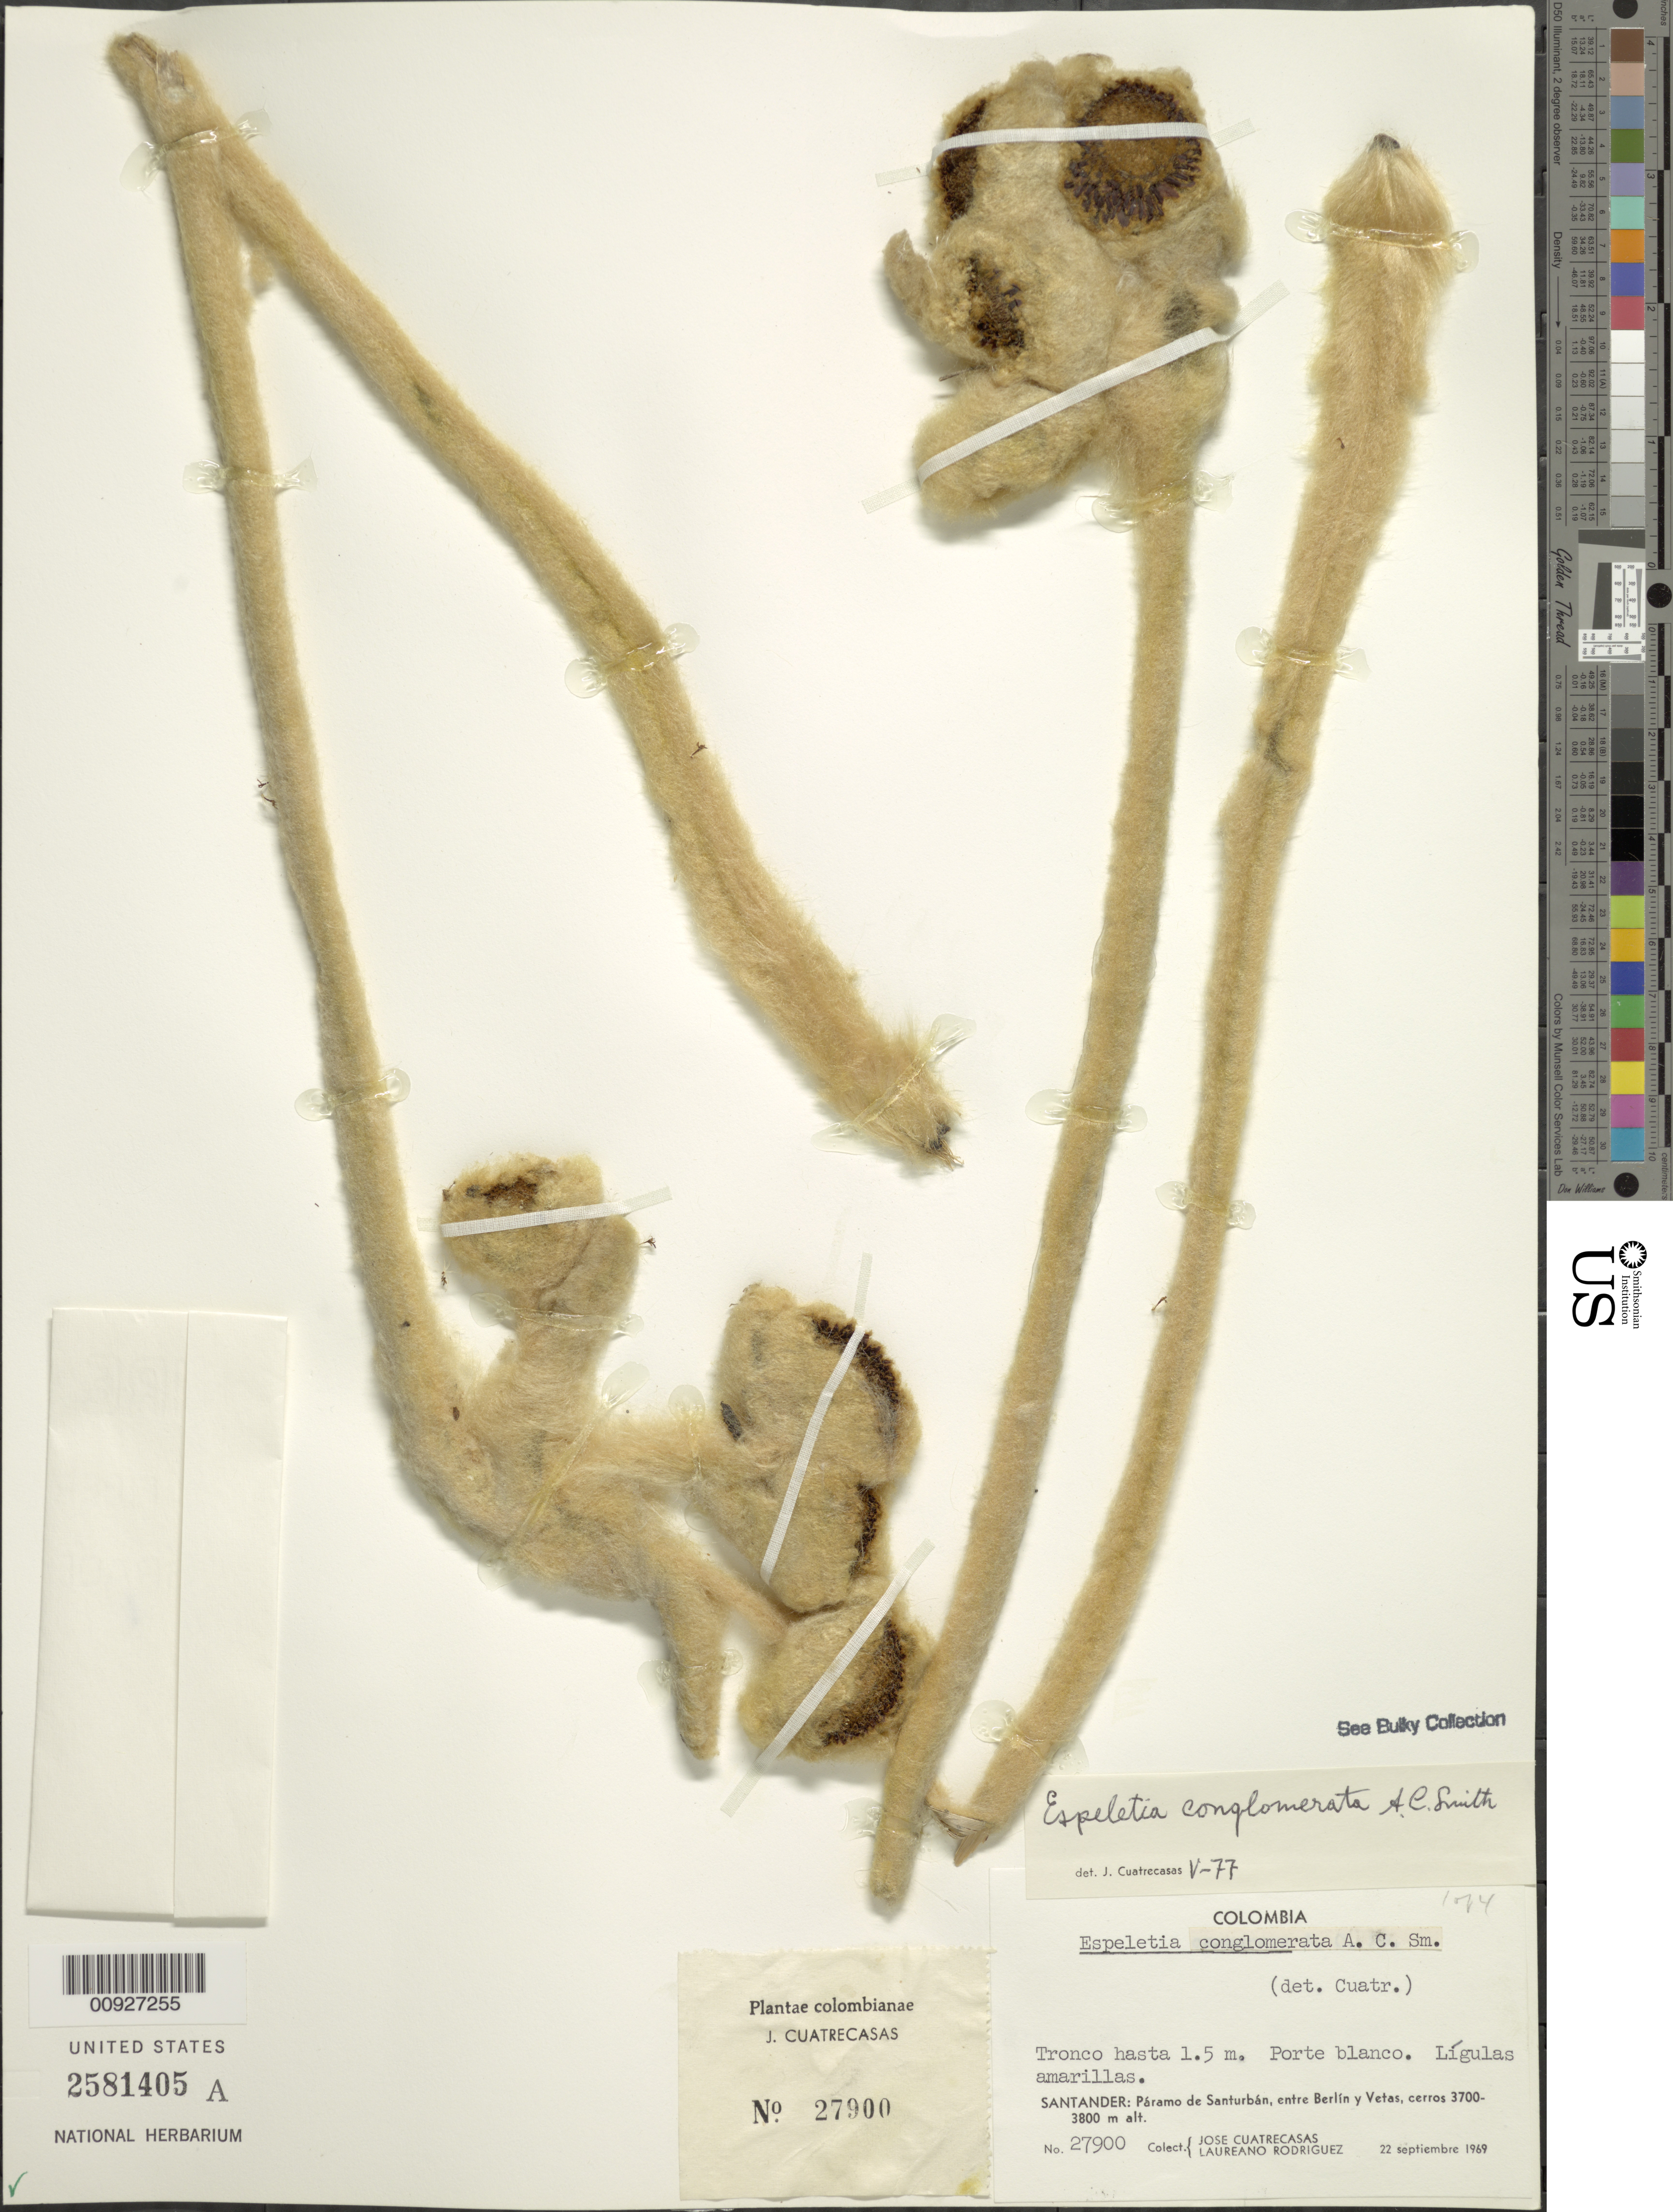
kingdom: Plantae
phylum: Tracheophyta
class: Magnoliopsida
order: Asterales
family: Asteraceae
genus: Espeletia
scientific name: Espeletia conglomerata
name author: A.C. Sm.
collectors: J. Cuatrecasas & L. Rodriguez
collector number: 27900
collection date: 1969-11-22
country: Colombia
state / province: Santander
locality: Páramo de Santurbán. Páramo de Santurbán, entre Berlín y Vetas, cerros.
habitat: Cerros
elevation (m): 3700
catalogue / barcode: US 2581405A